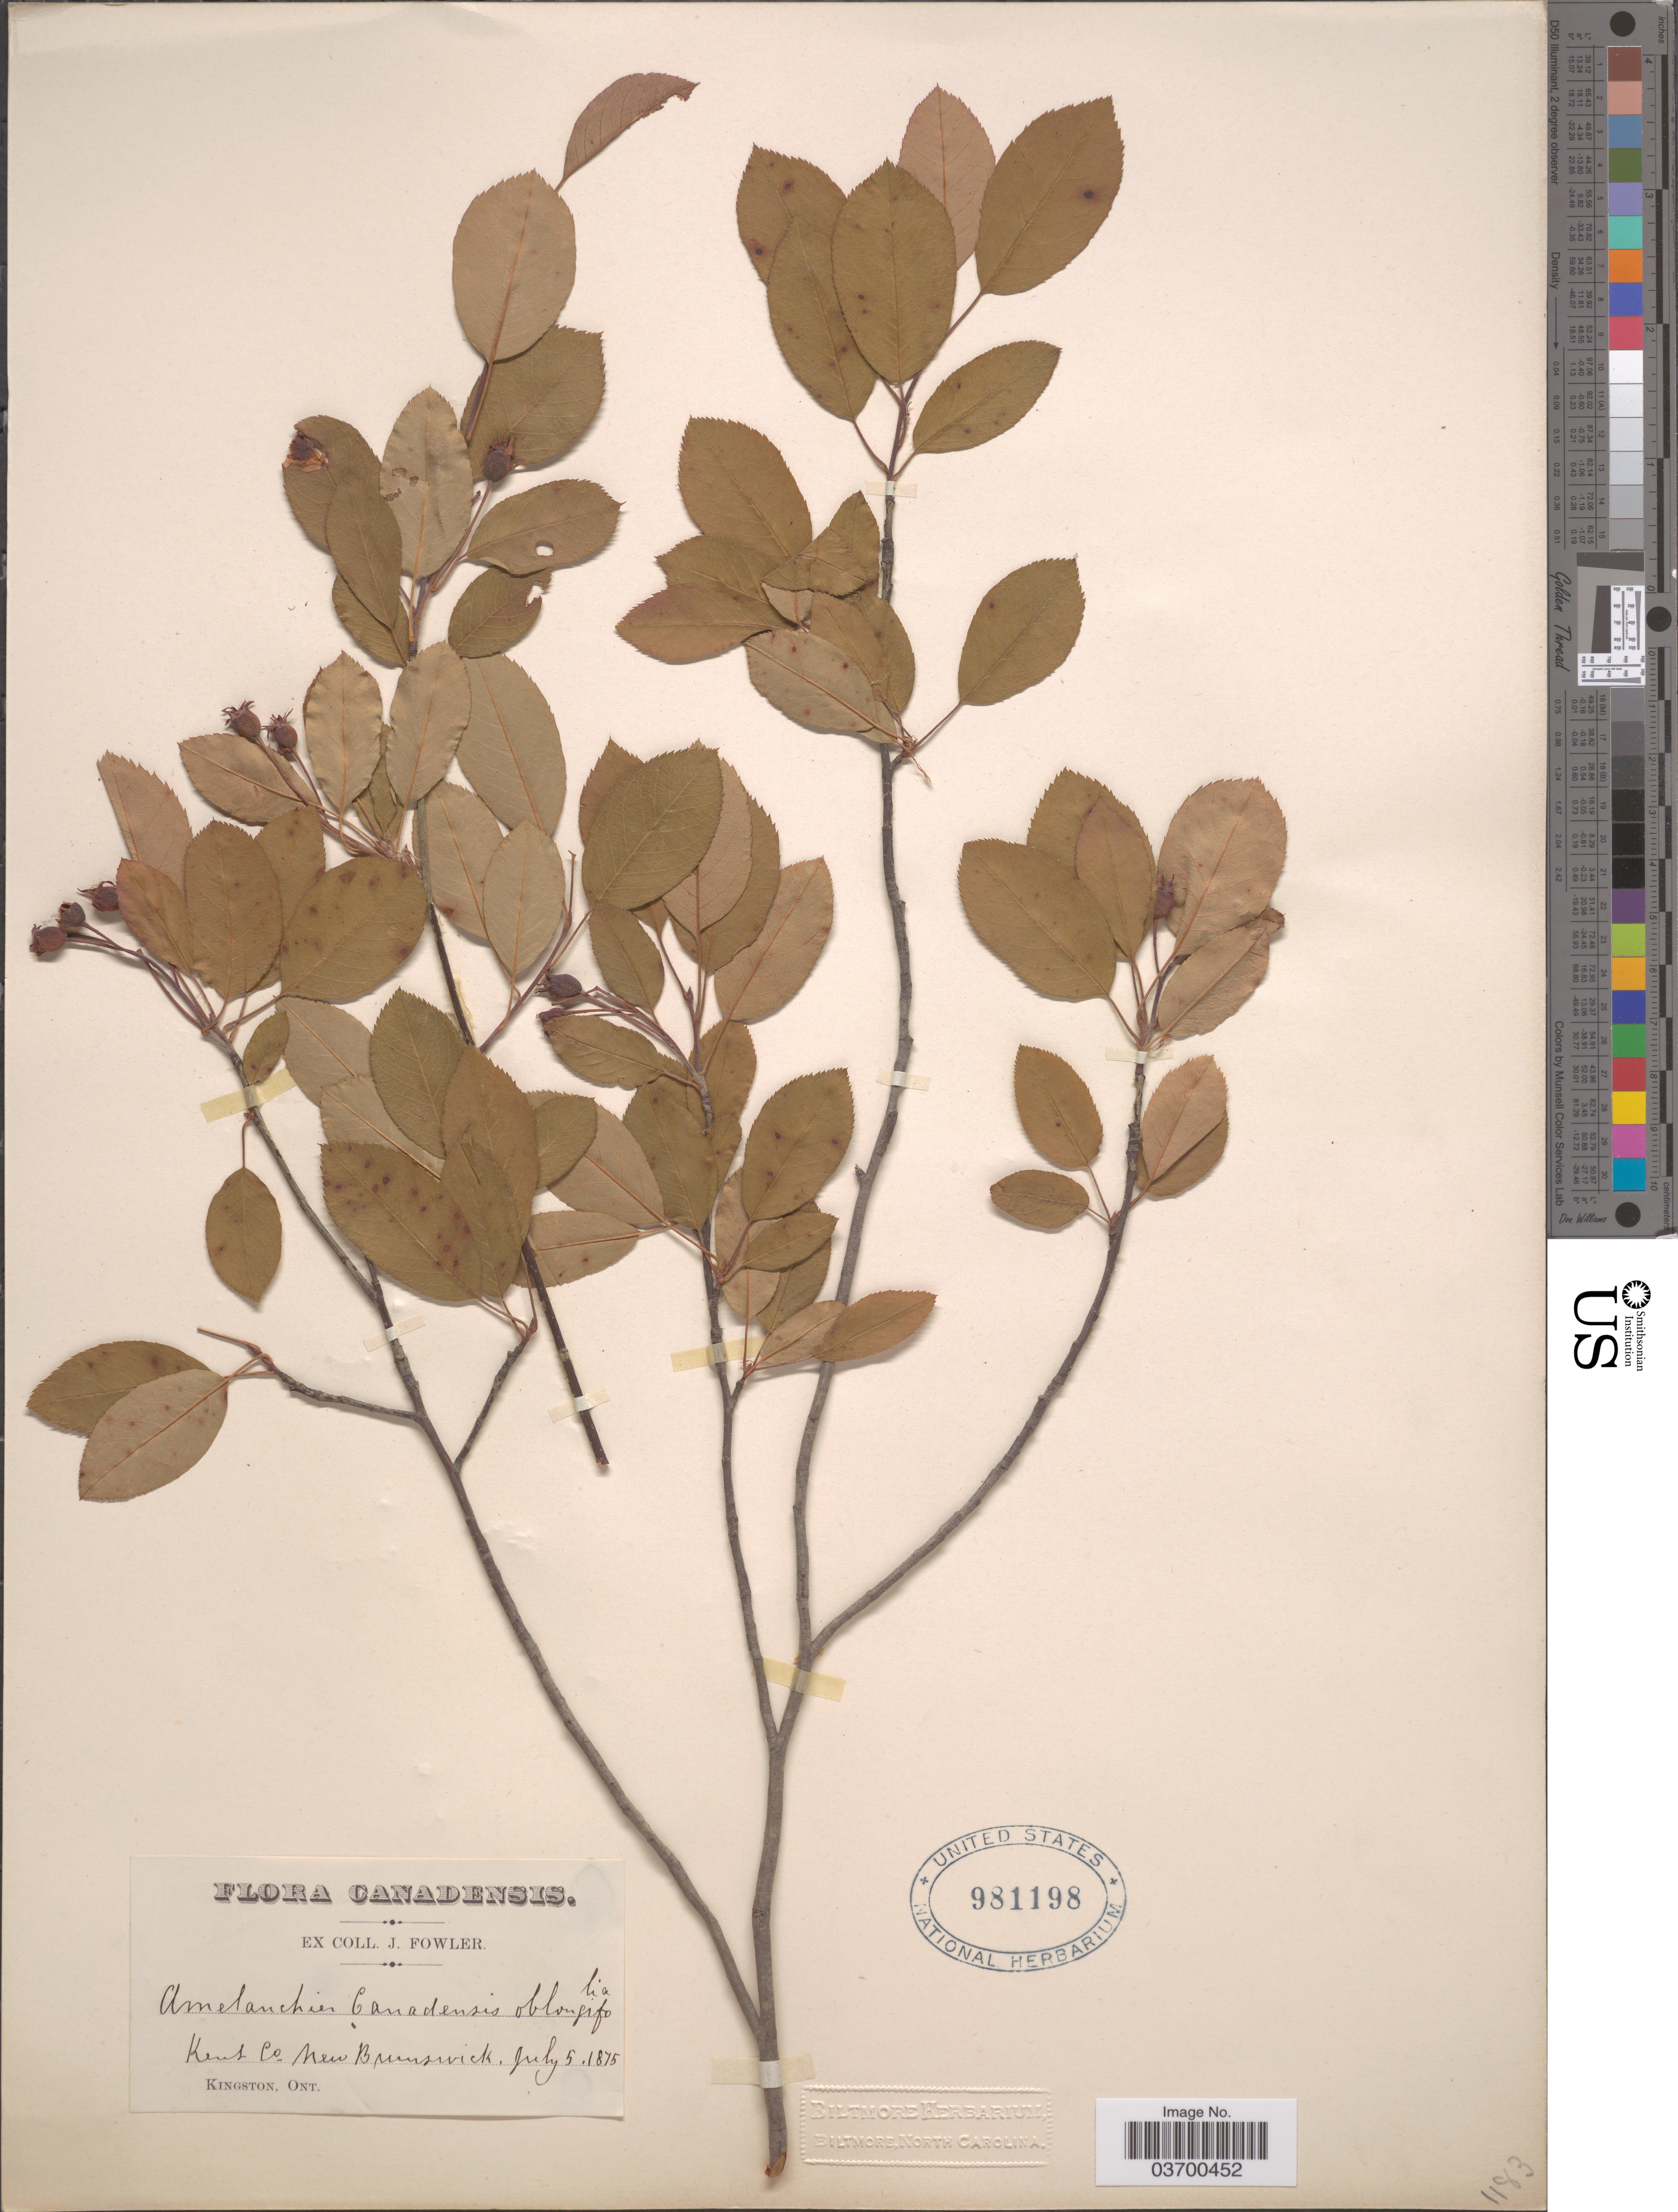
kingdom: Plantae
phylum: Tracheophyta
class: Magnoliopsida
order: Rosales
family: Rosaceae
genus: Amelanchier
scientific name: Amelanchier canadensis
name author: (L.) Medic.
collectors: J. Fowler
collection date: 1875-07-05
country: Canada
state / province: New Brunswick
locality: Kent Co.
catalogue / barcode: US 981198